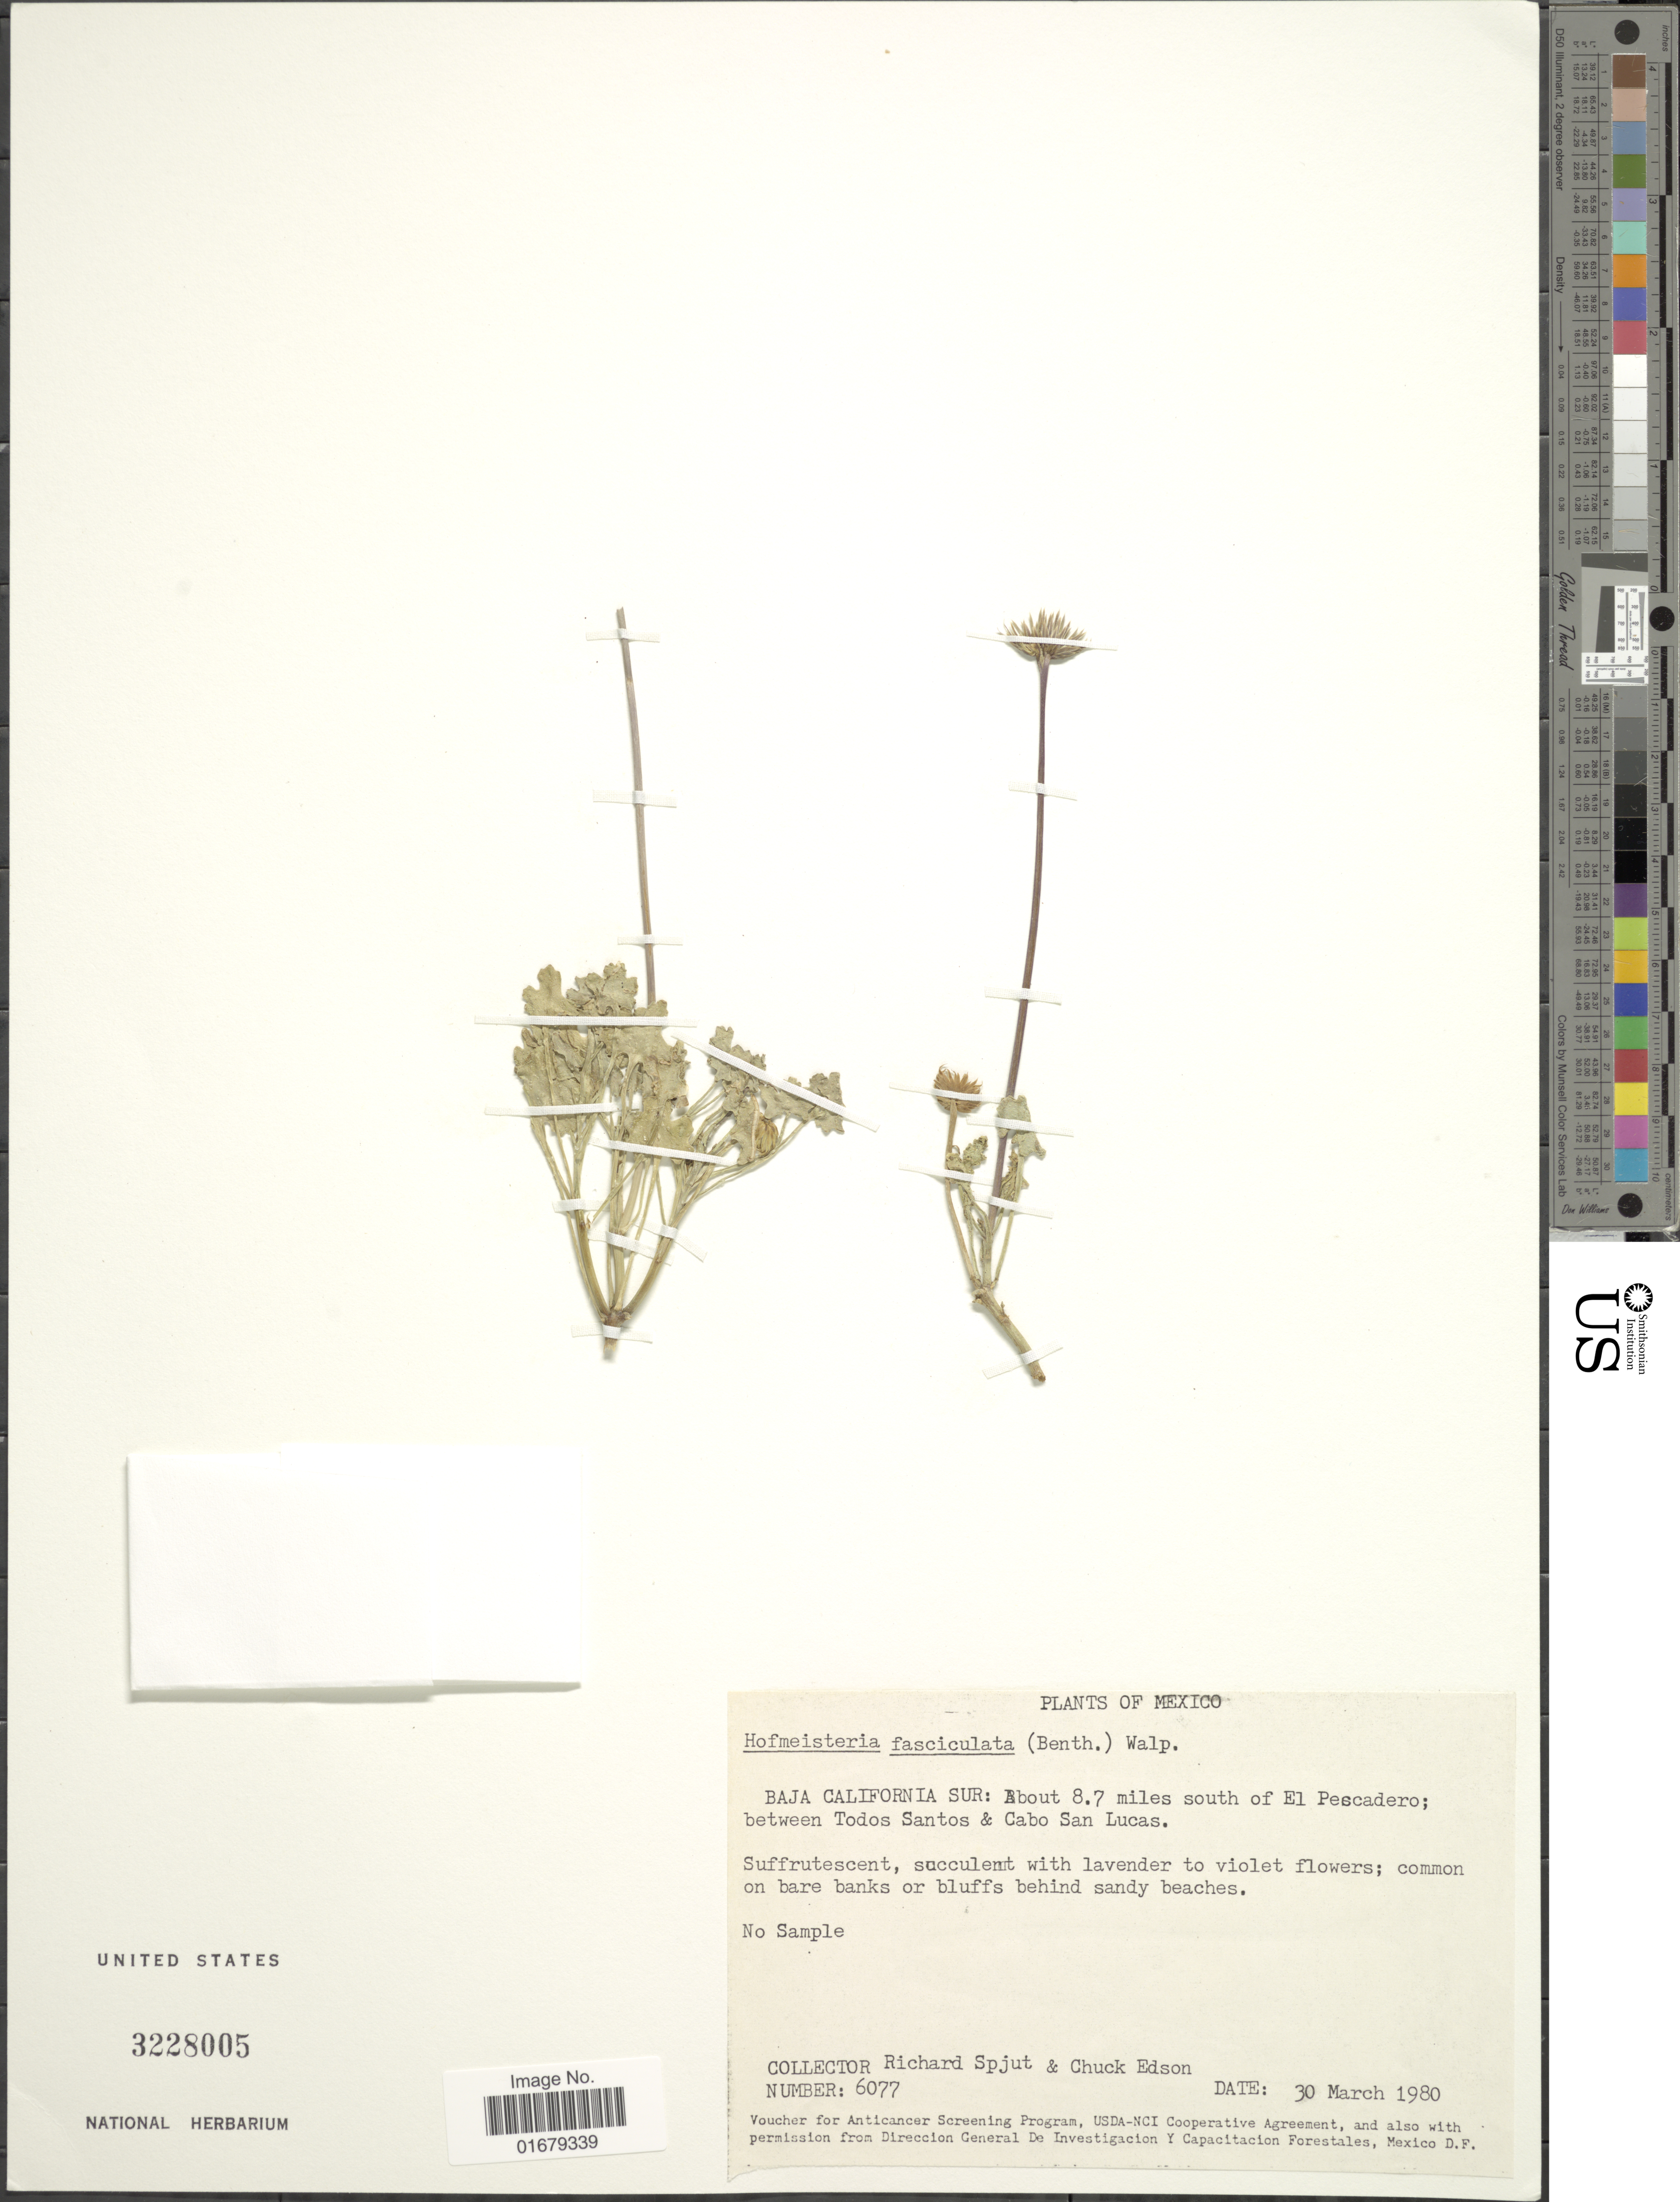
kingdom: Plantae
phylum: Tracheophyta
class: Magnoliopsida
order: Asterales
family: Asteraceae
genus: Hofmeisteria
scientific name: Hofmeisteria fasciculata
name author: (Benth.) Walp.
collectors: R. Spjut & C. Edson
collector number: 6077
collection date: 1980-03-30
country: Mexico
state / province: Baja California Sur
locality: About 8.7 miles south of El Pescadero between Todos Santos & Cabo San Lucas.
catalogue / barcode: US 3228005